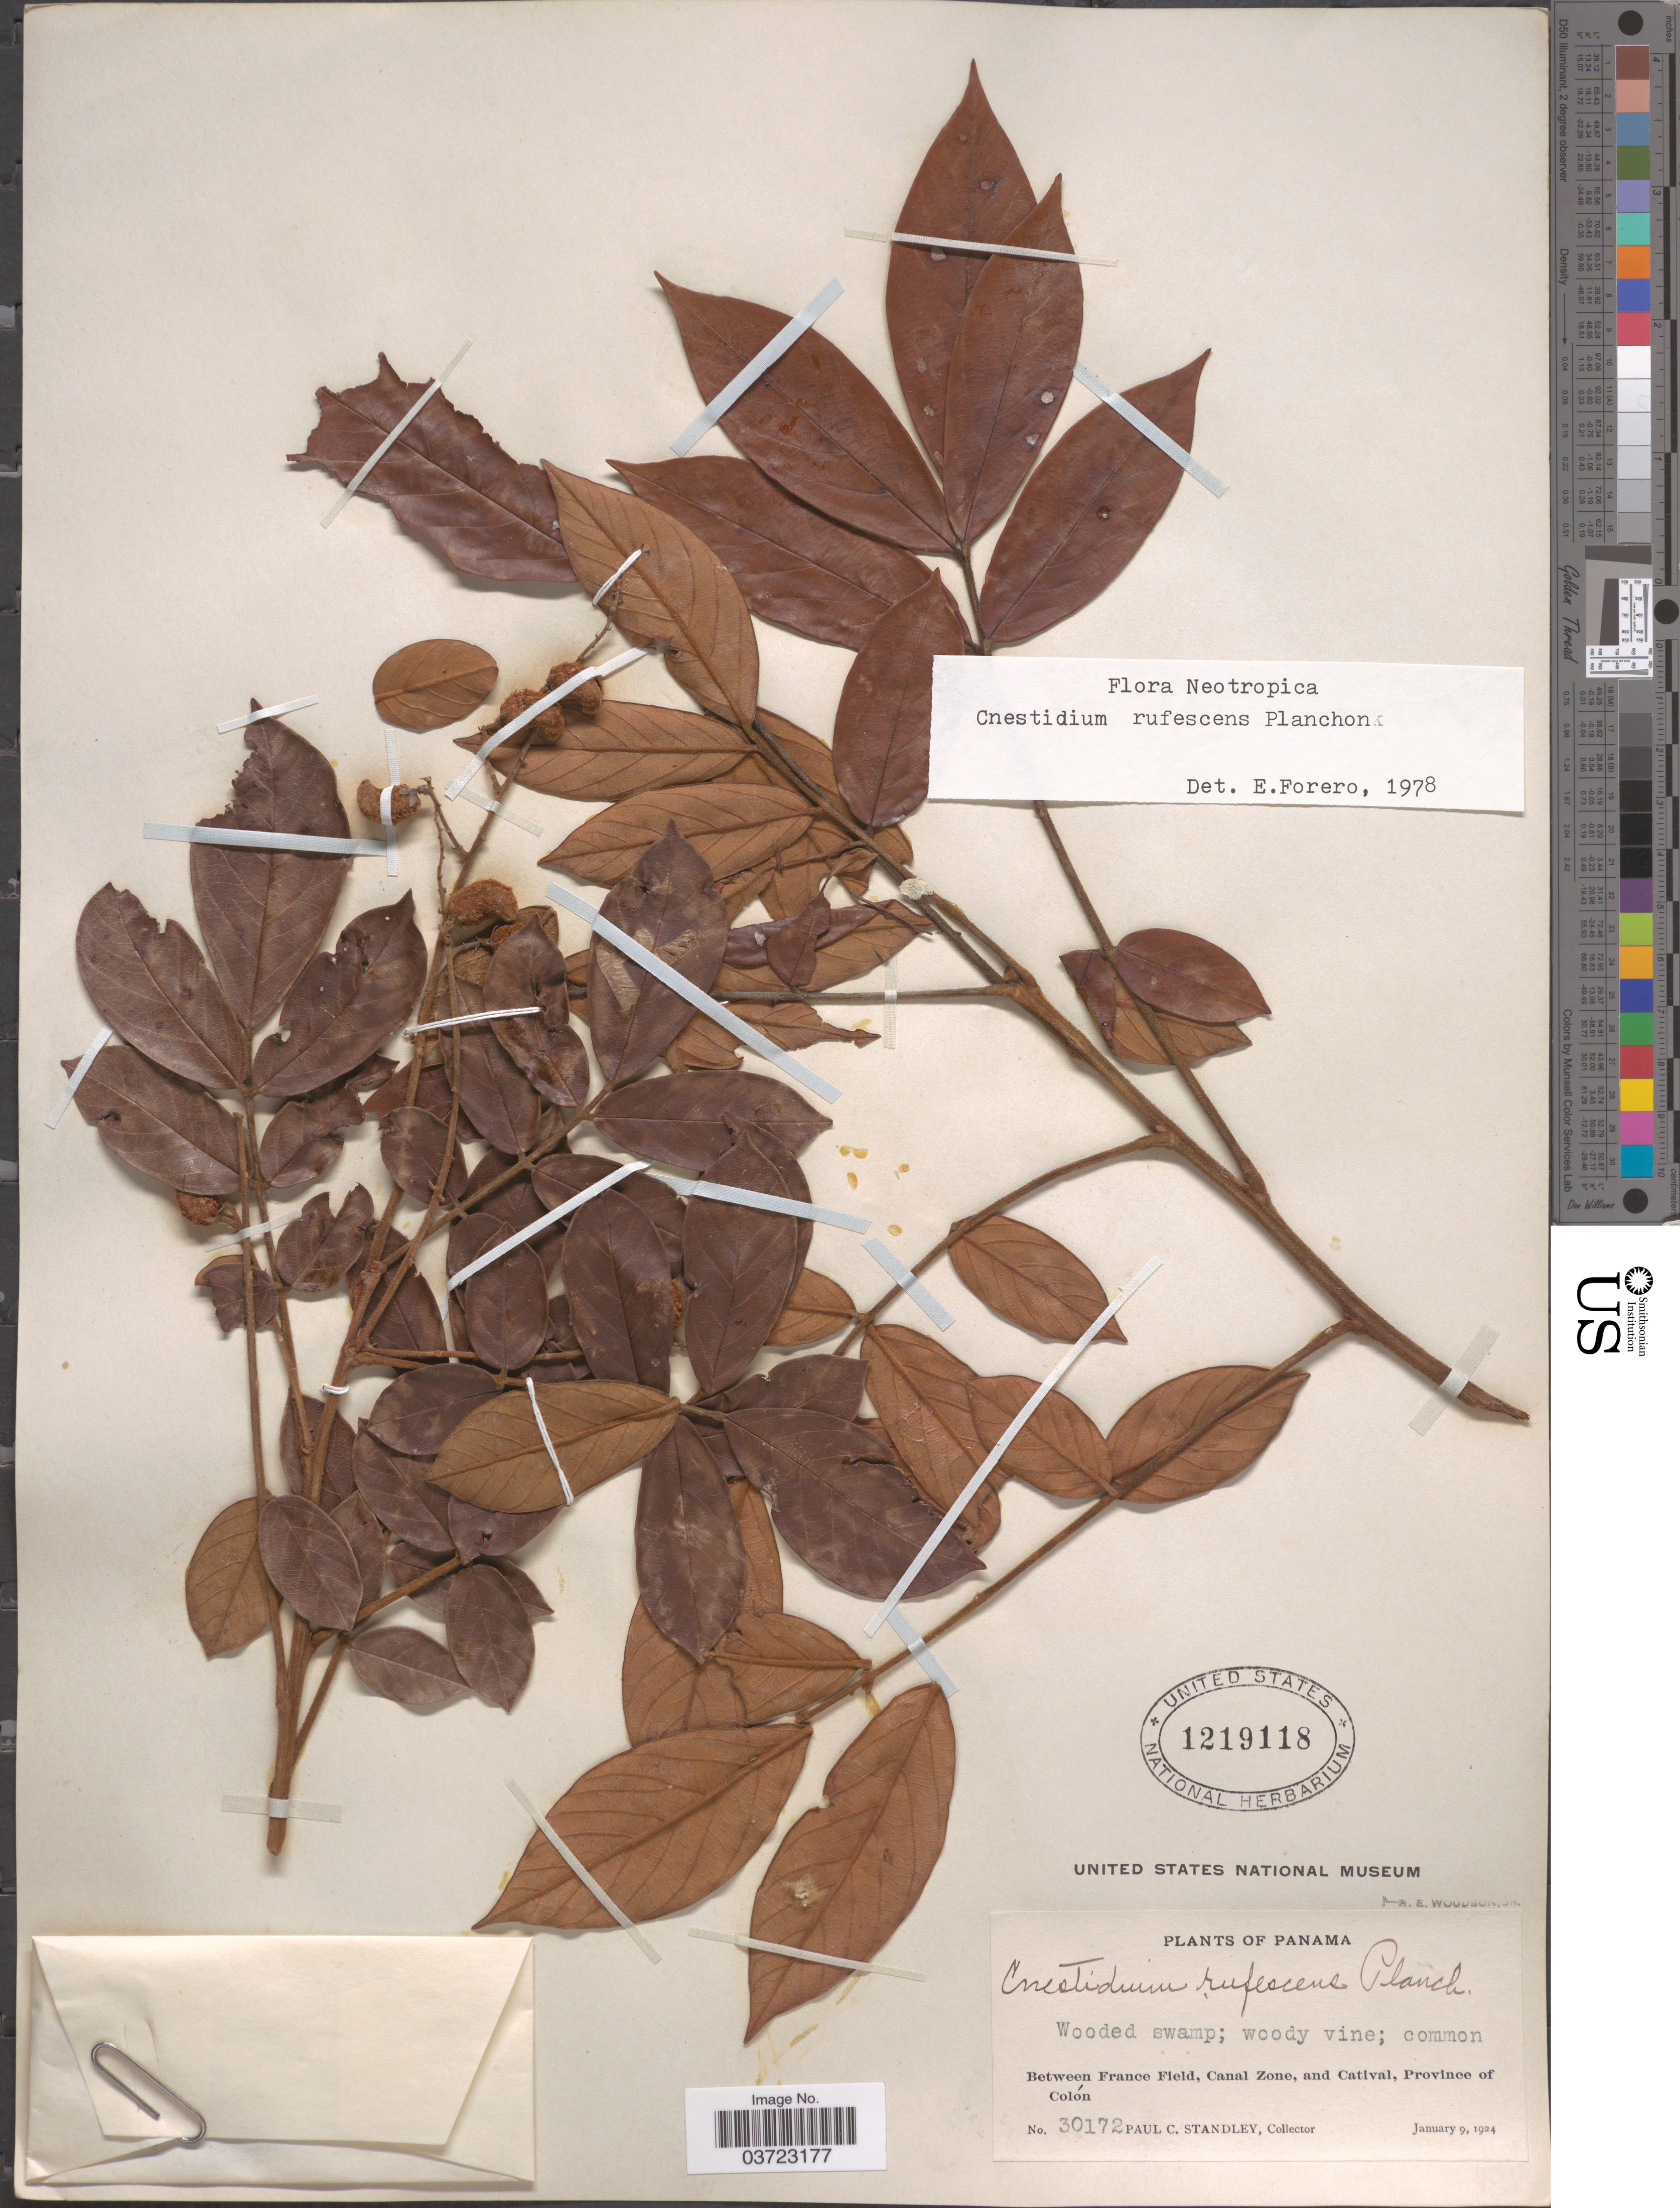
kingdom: Plantae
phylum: Tracheophyta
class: Magnoliopsida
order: Oxalidales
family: Connaraceae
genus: Cnestidium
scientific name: Cnestidium rufescens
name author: Planch.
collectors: P. C. Standley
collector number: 30172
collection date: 1924-01-09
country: Panama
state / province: Colón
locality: Between France Field, Canal Zone, and Catival.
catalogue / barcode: US 1219118